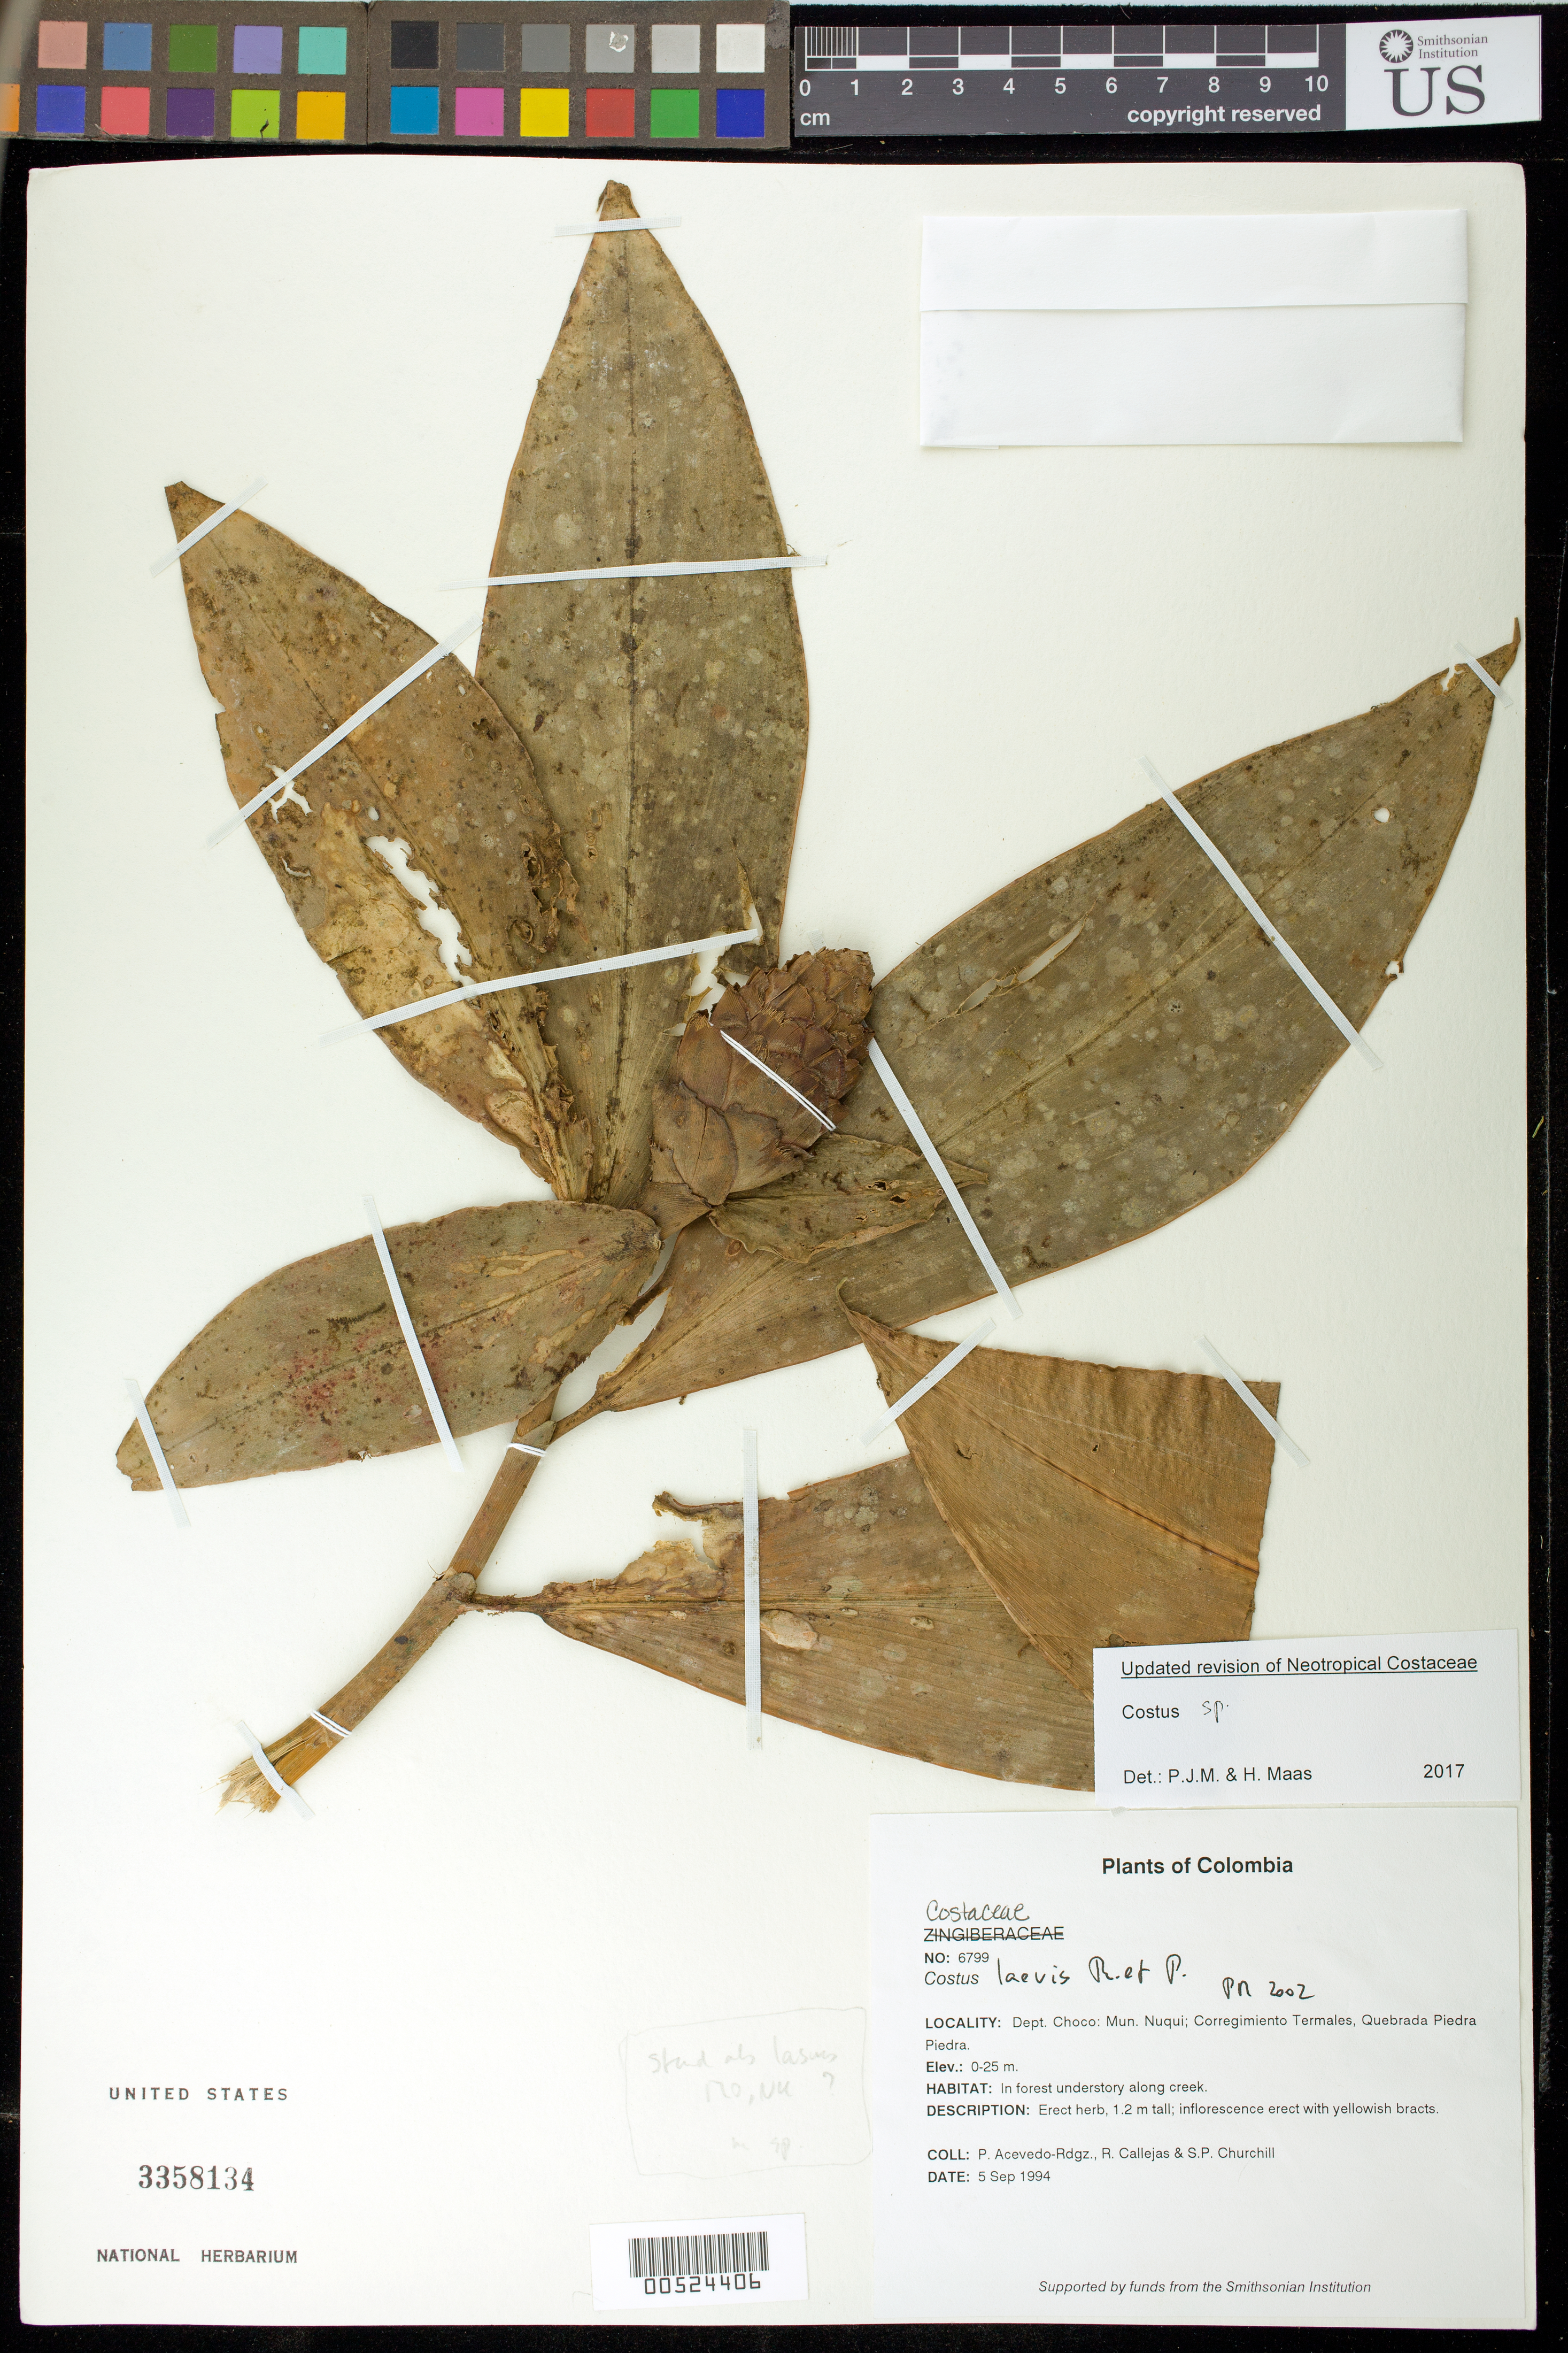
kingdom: Plantae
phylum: Tracheophyta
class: Liliopsida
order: Zingiberales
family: Costaceae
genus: Costus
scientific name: Costus sp.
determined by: Maas, Paul J.; Maas, H.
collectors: P. Acevedo-Rodr., R. Callejas & S. Churchill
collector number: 6799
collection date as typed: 05 Sep 1994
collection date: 1994-09-05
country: Colombia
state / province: Chocó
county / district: Nuqui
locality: Depart. Choco; Mun. Nuqui; Corregimiento Termales. Quebrada Piedra Piedra.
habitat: In forest understory along creek.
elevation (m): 0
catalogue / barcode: US 3358134